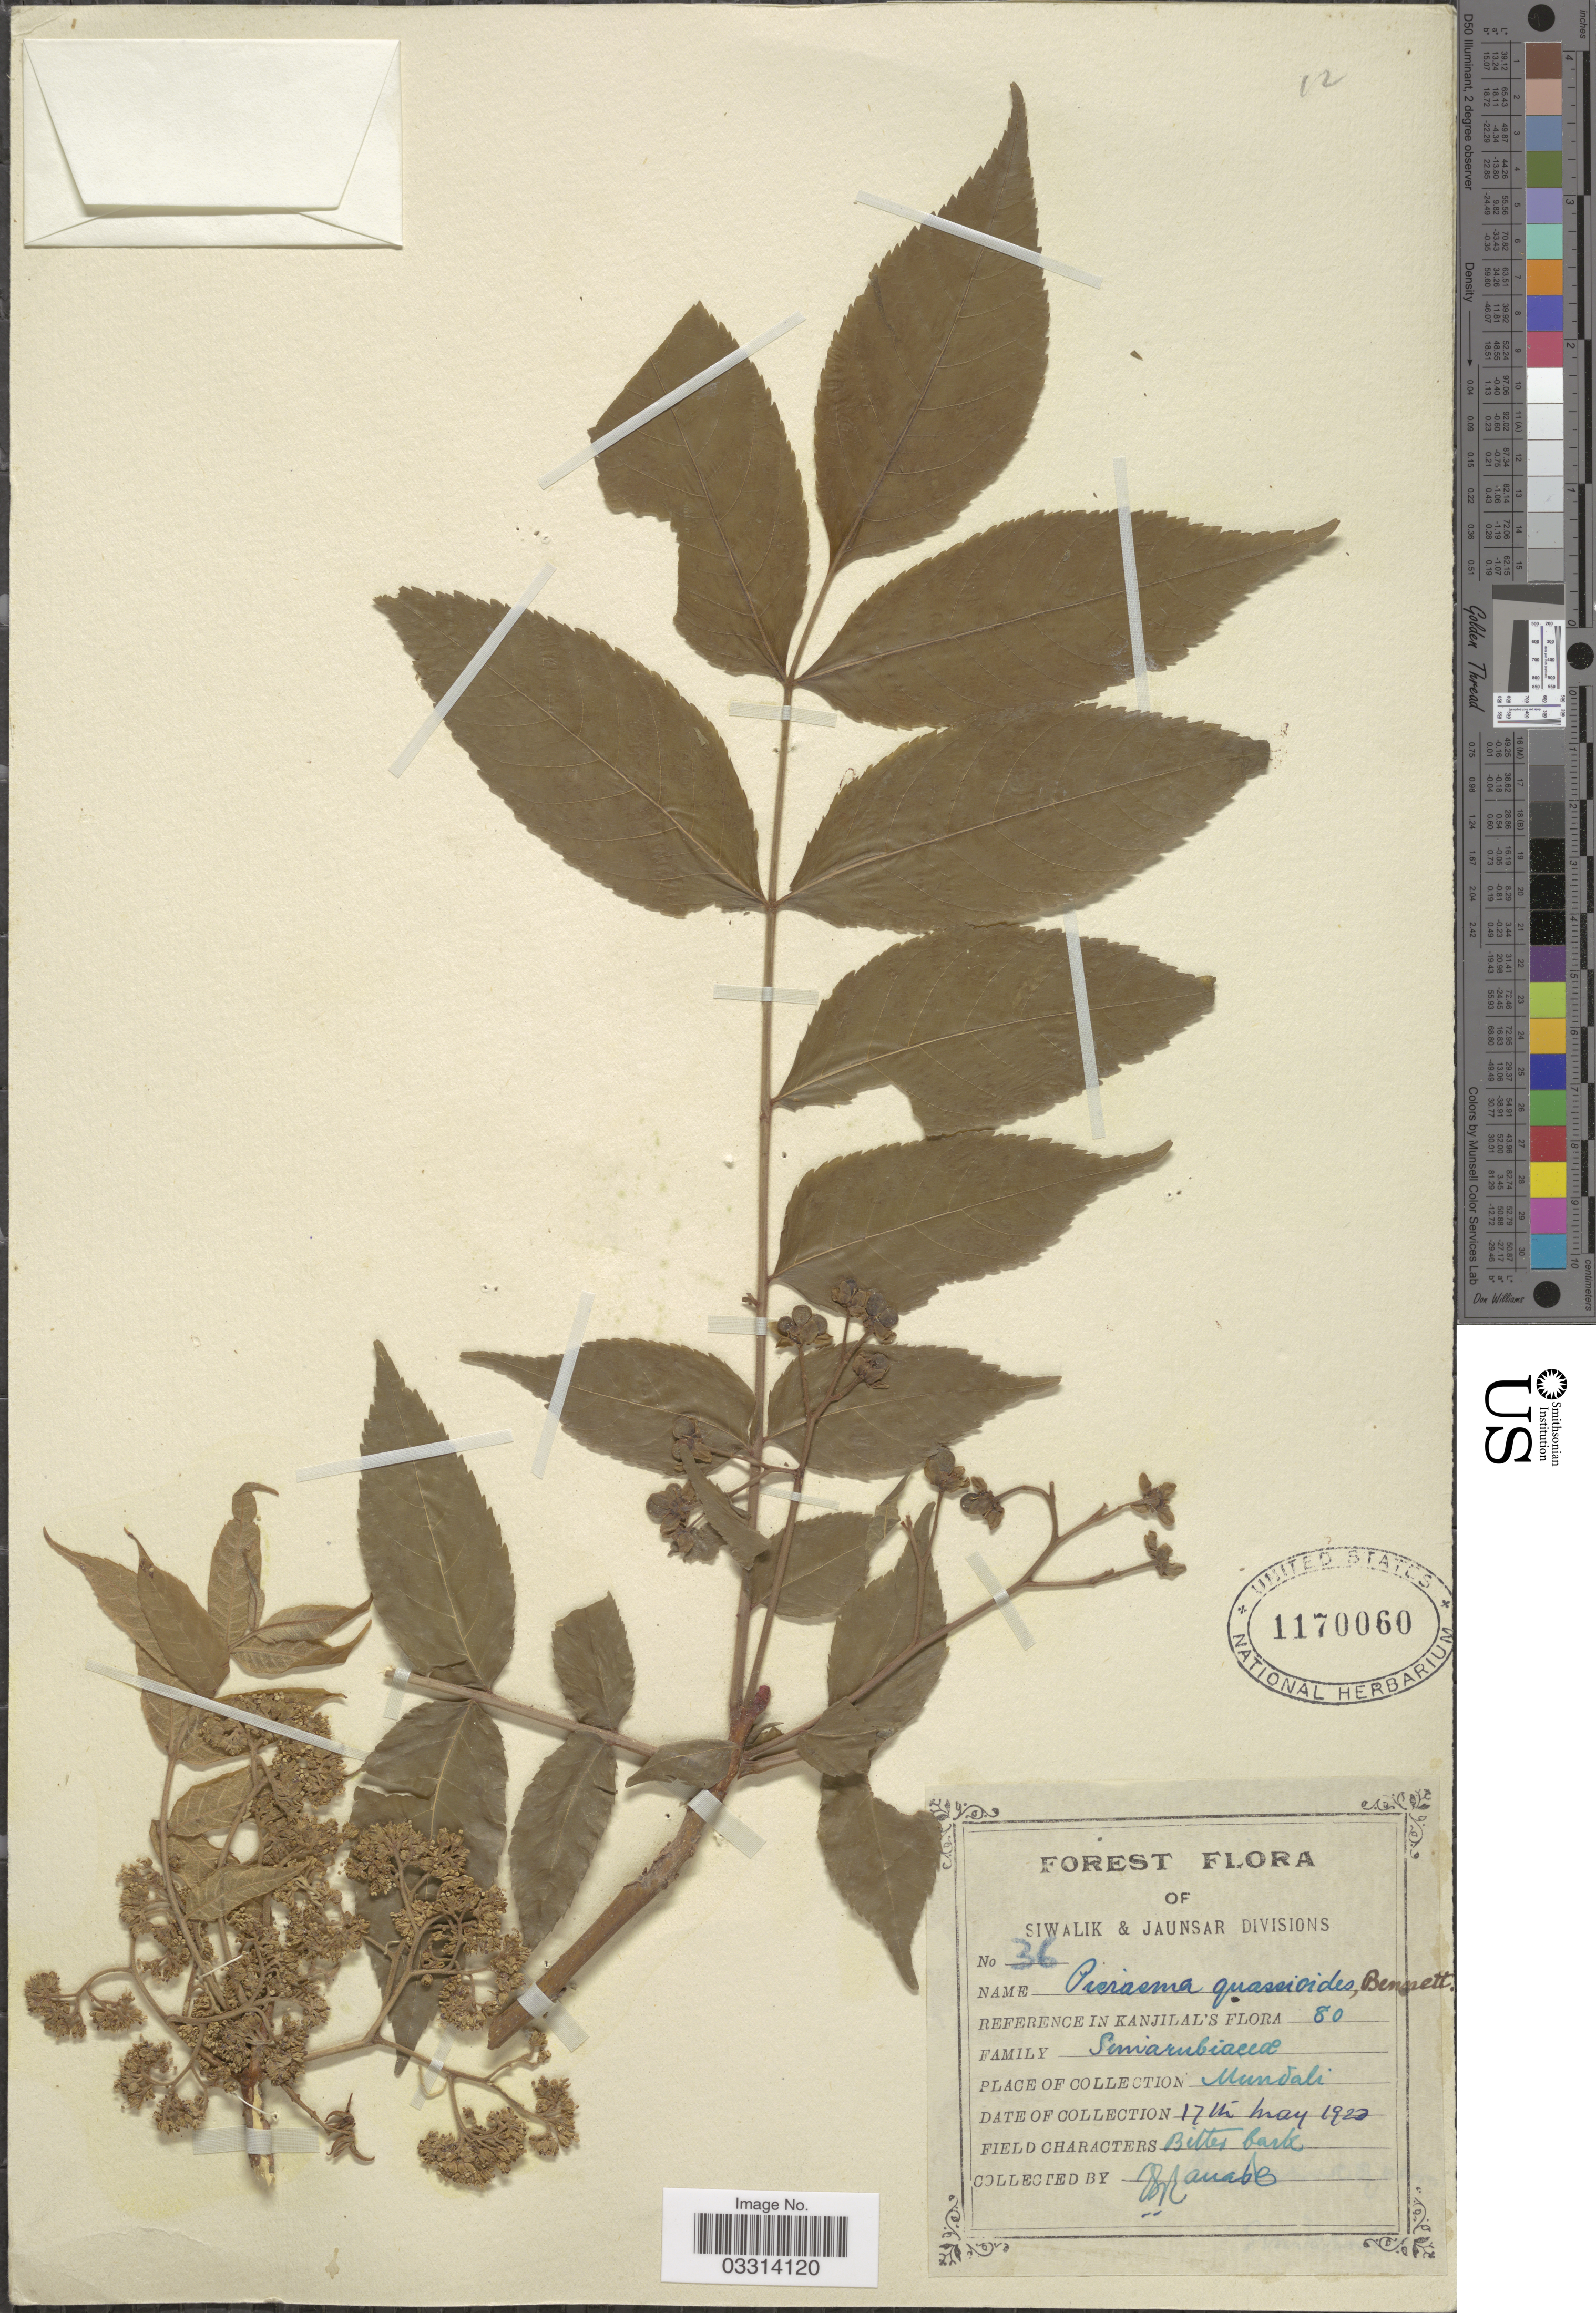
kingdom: Plantae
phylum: Tracheophyta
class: Magnoliopsida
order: Sapindales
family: Simaroubaceae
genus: Picrasma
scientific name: Picrasma quassioides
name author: (D. Don) Benn.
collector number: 36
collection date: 1920-05-17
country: India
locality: Siwalik & Jaunsar Divisions. Mundali.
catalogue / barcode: US 1170060